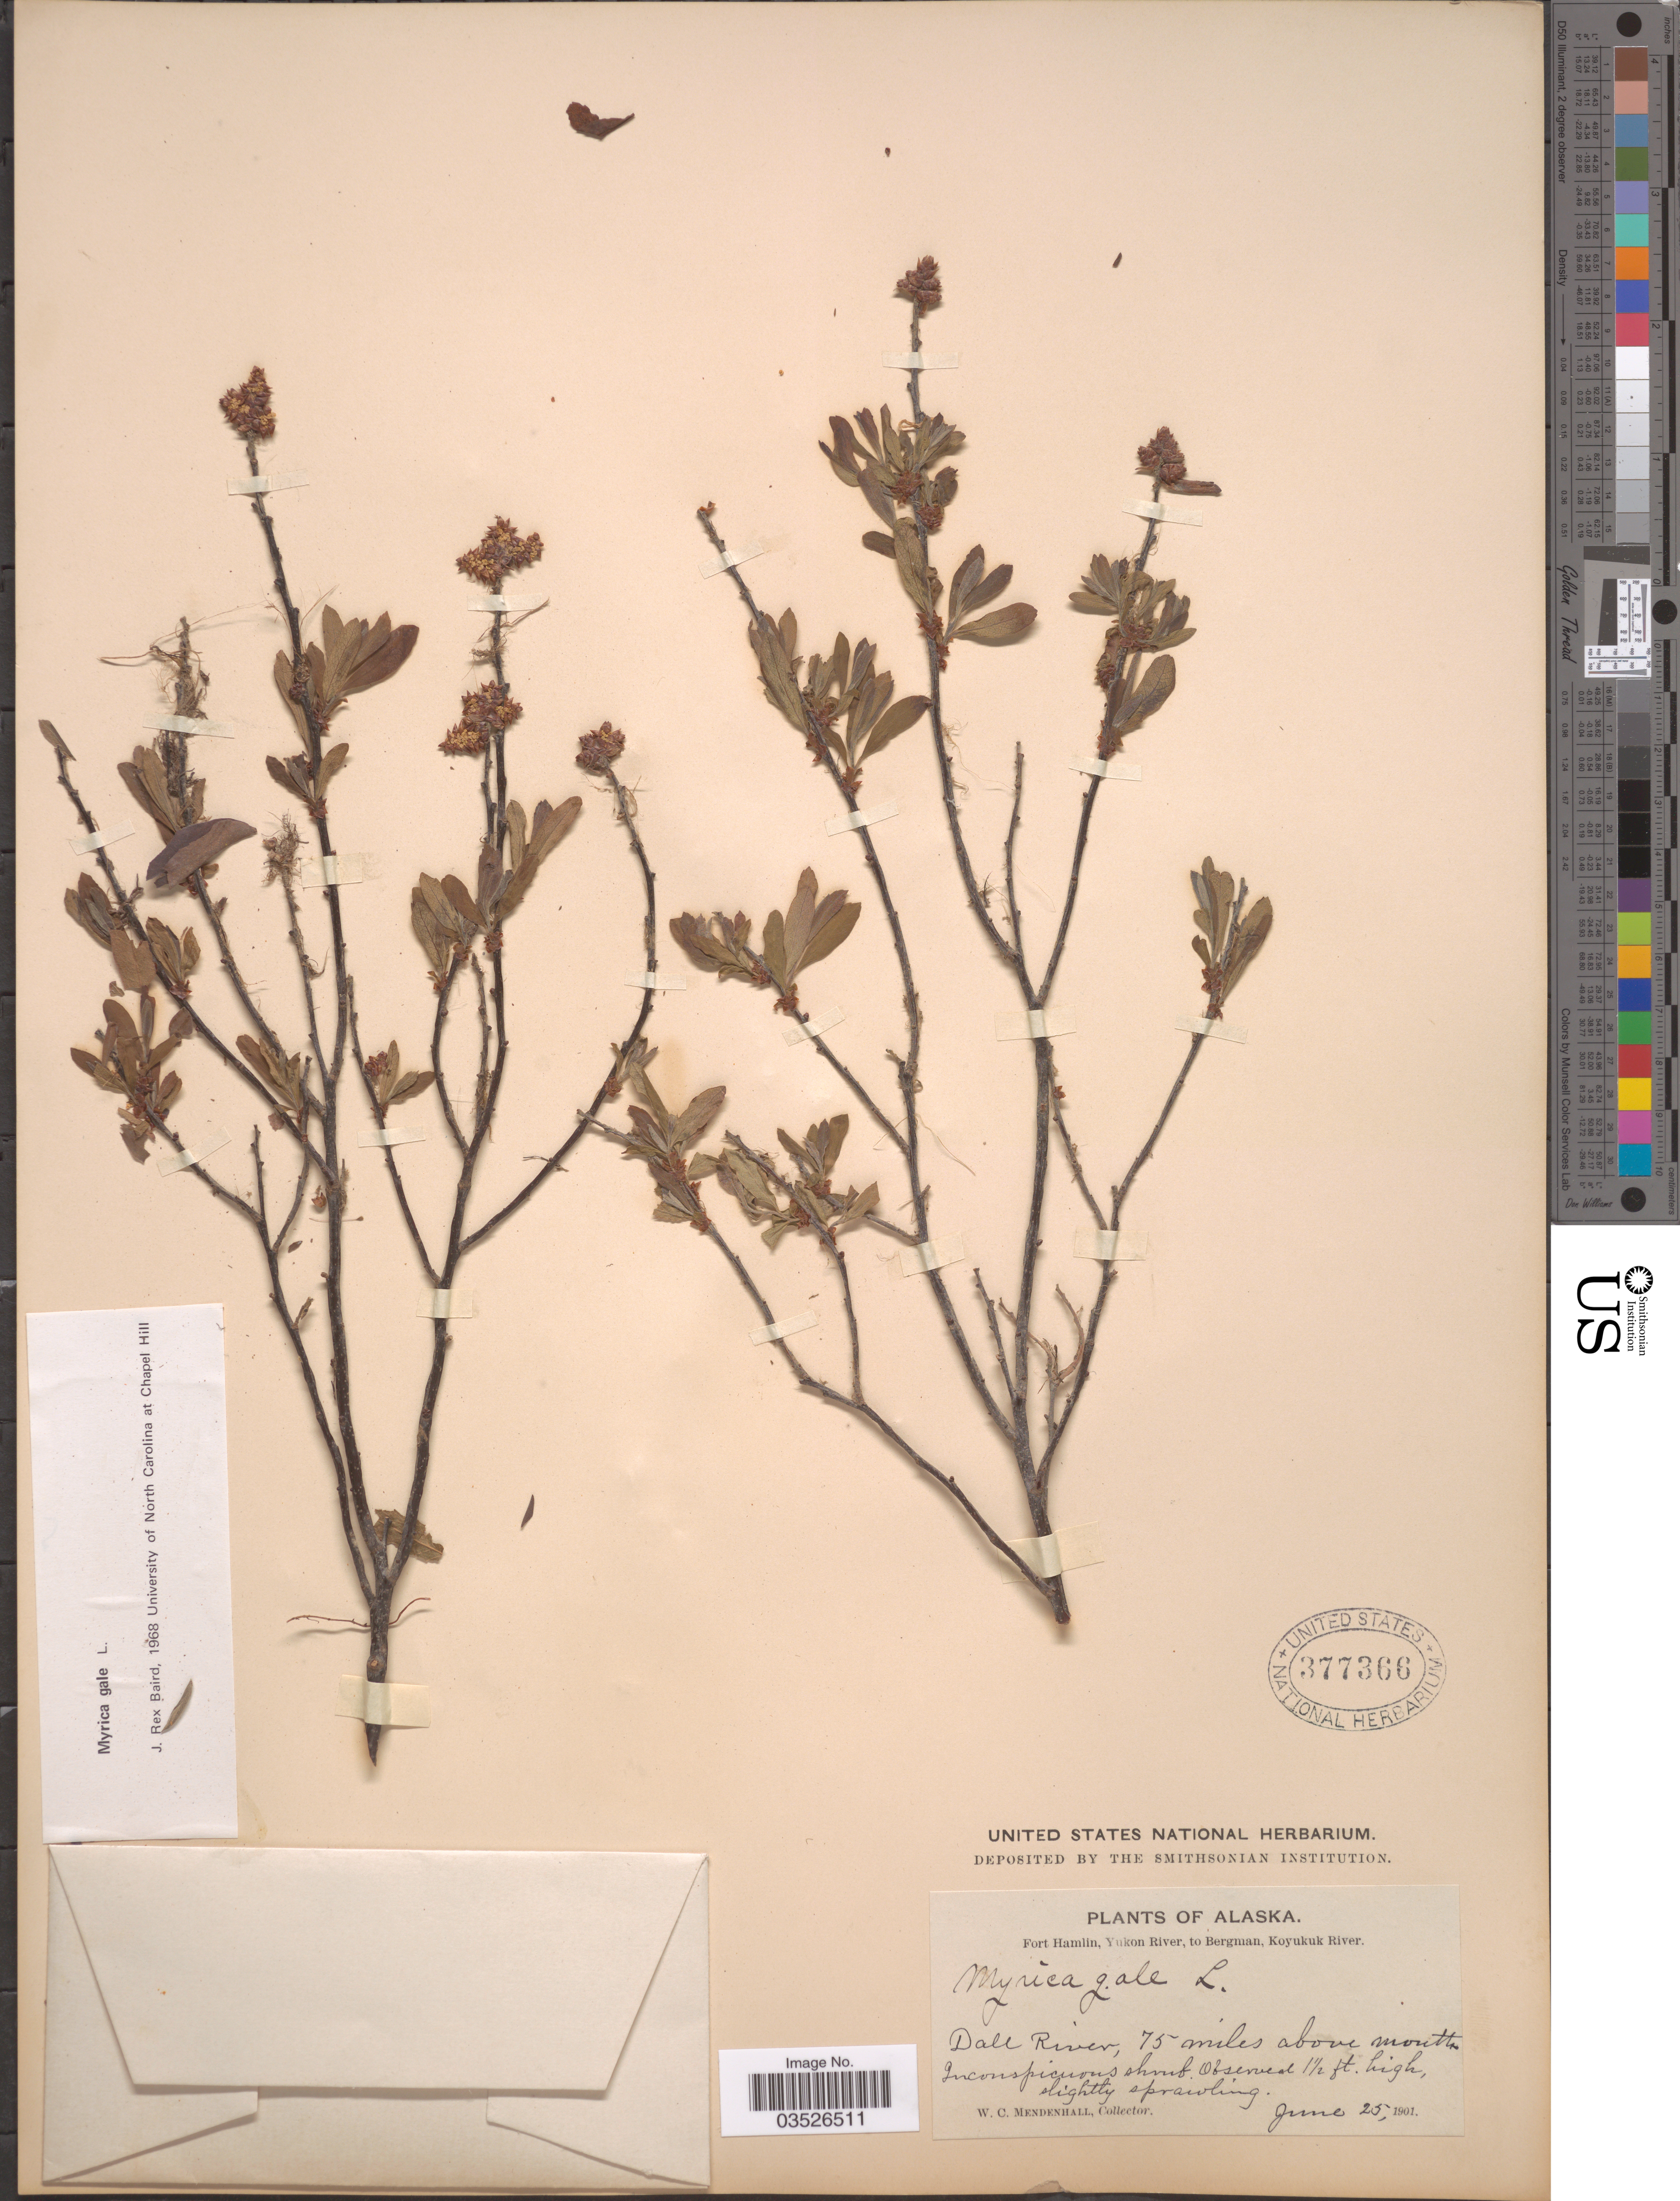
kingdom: Plantae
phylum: Tracheophyta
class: Magnoliopsida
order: Fagales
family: Myricaceae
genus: Myrica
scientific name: Myrica gale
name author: L.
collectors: W. Mendenhall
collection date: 1901-06-25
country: United States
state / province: Alaska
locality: Fort Hamlin, Yukon River, to Bergman, Koyukuk River. Dall River, 75 miles above mouth.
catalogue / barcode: US 377366